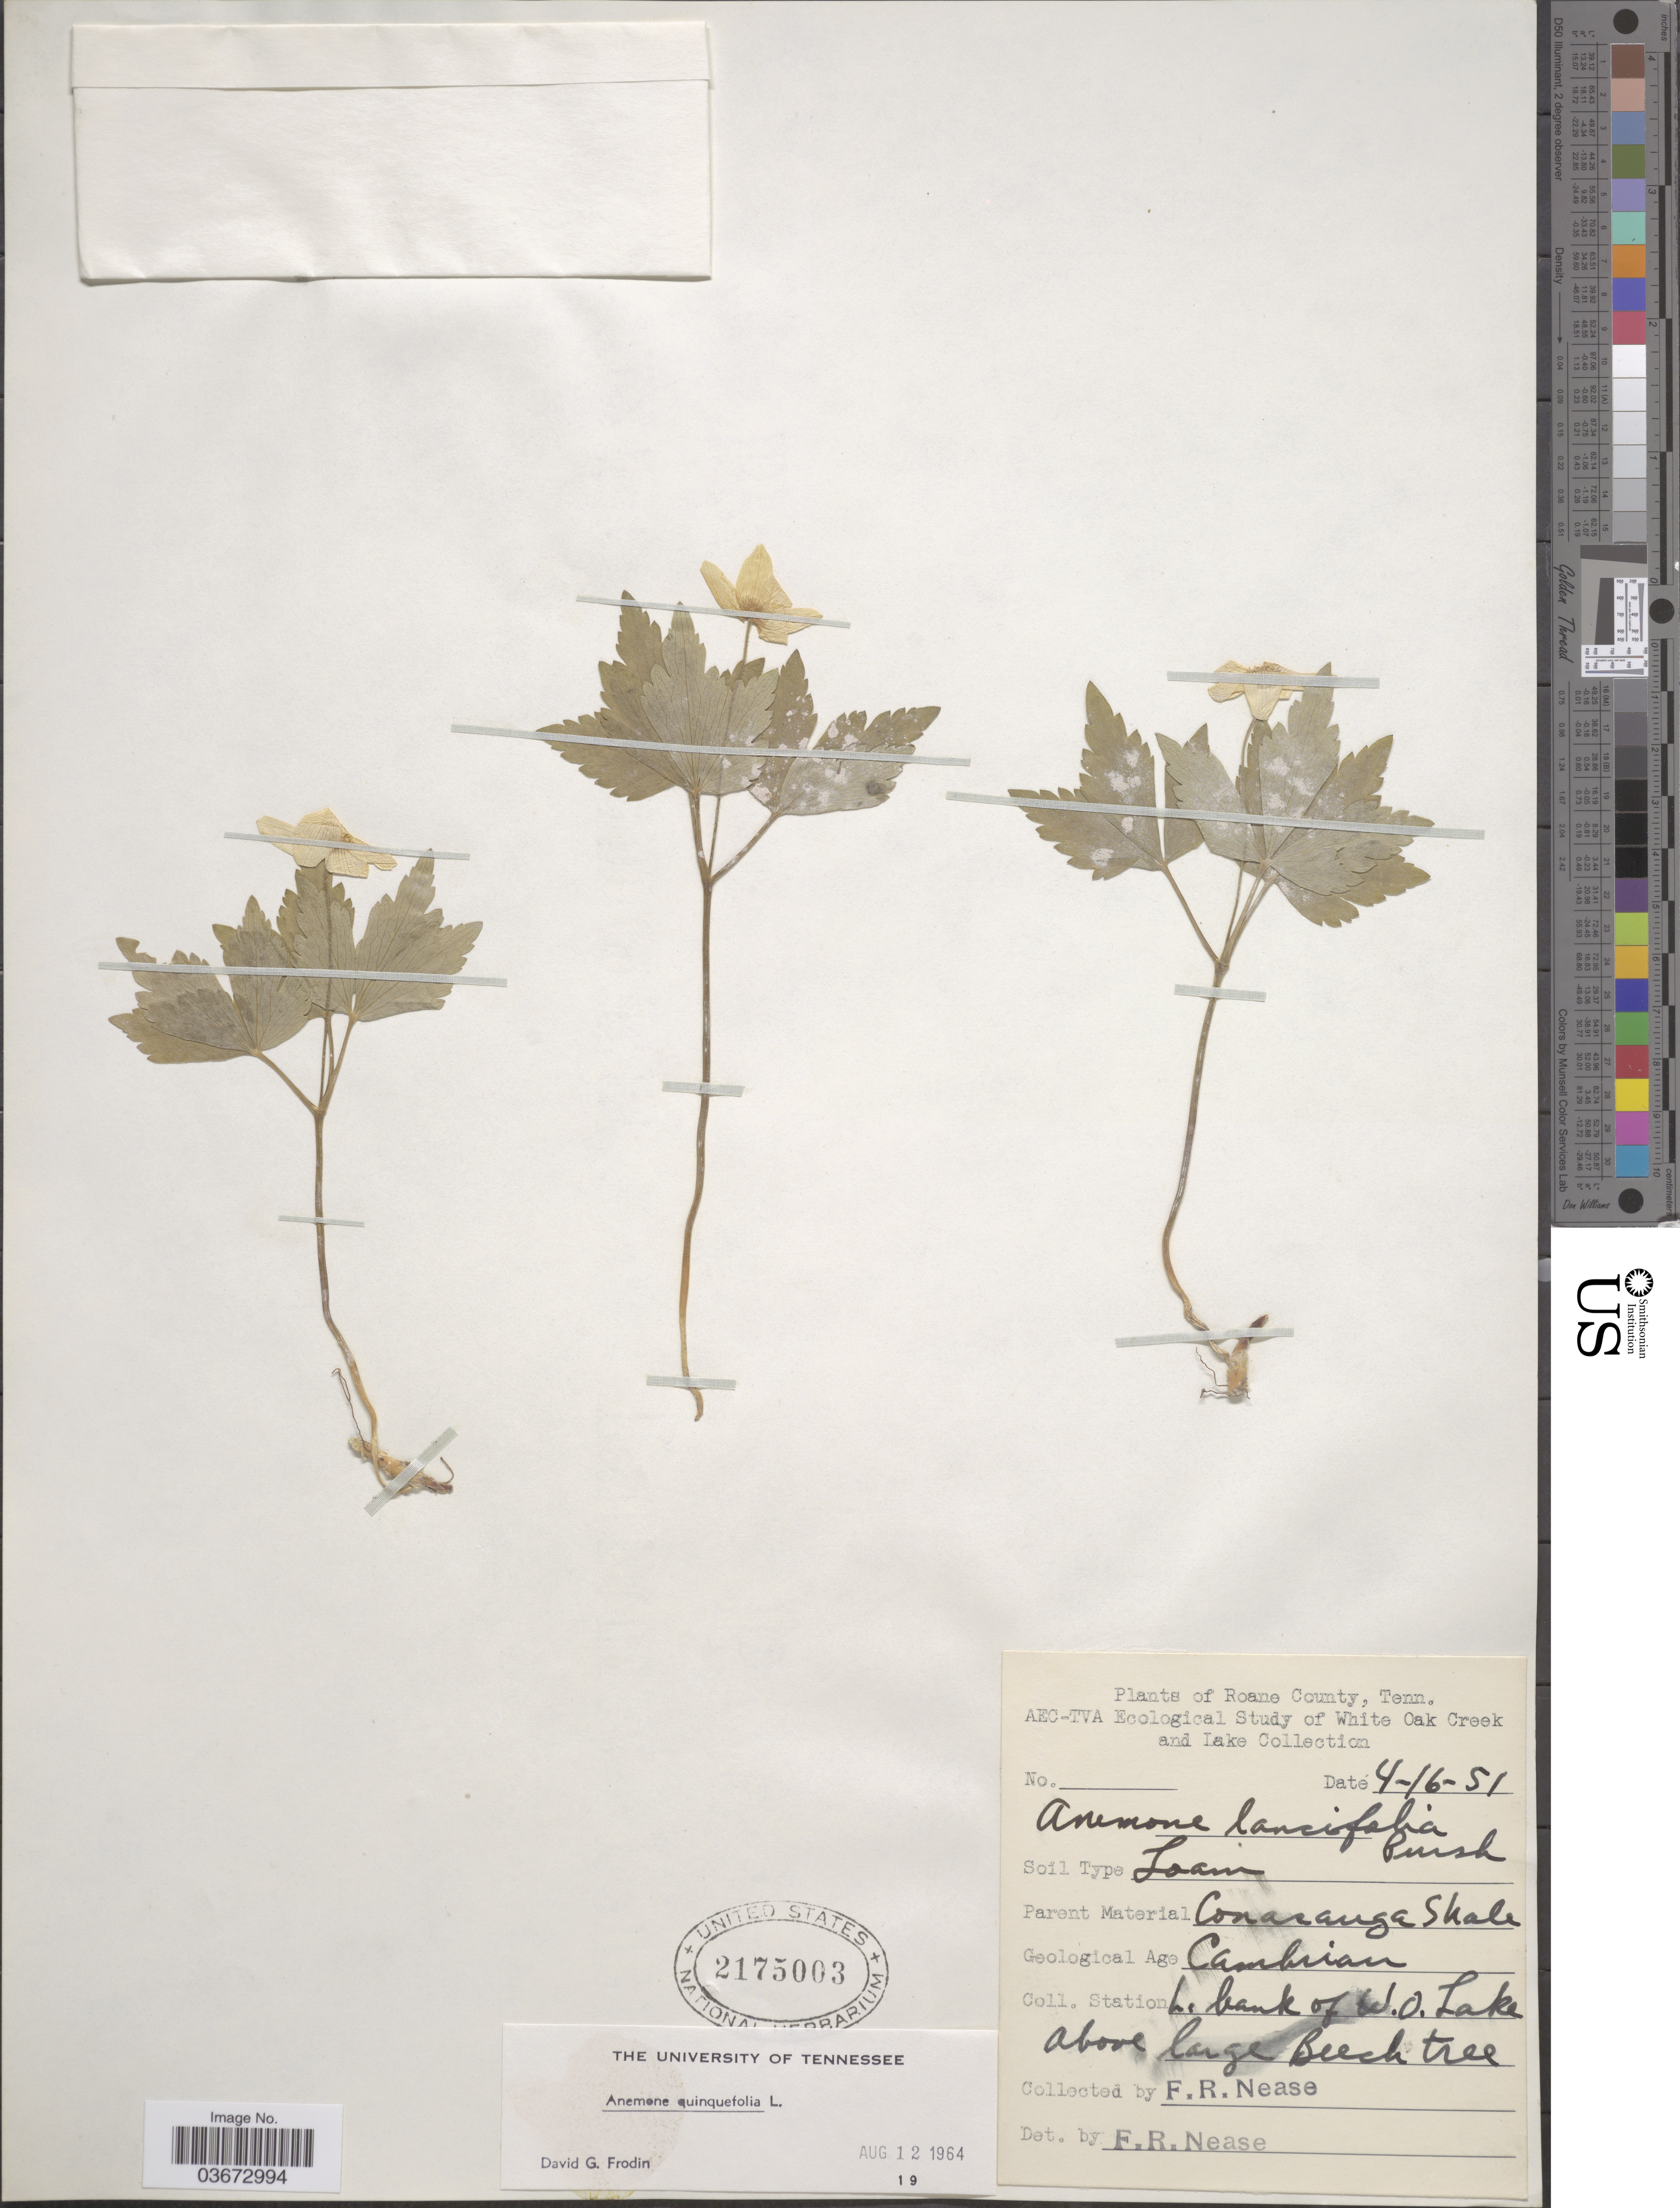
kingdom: Plantae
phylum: Tracheophyta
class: Magnoliopsida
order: Ranunculales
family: Ranunculaceae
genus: Anemone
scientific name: Anemone quinquefolia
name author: L.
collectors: F. Nease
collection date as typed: Transcribed d/m/y: 16/4/51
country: United States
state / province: Tennessee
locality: Roane County. Station L. bank of W.O. Lake above large Beech tree.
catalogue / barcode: US 2175003